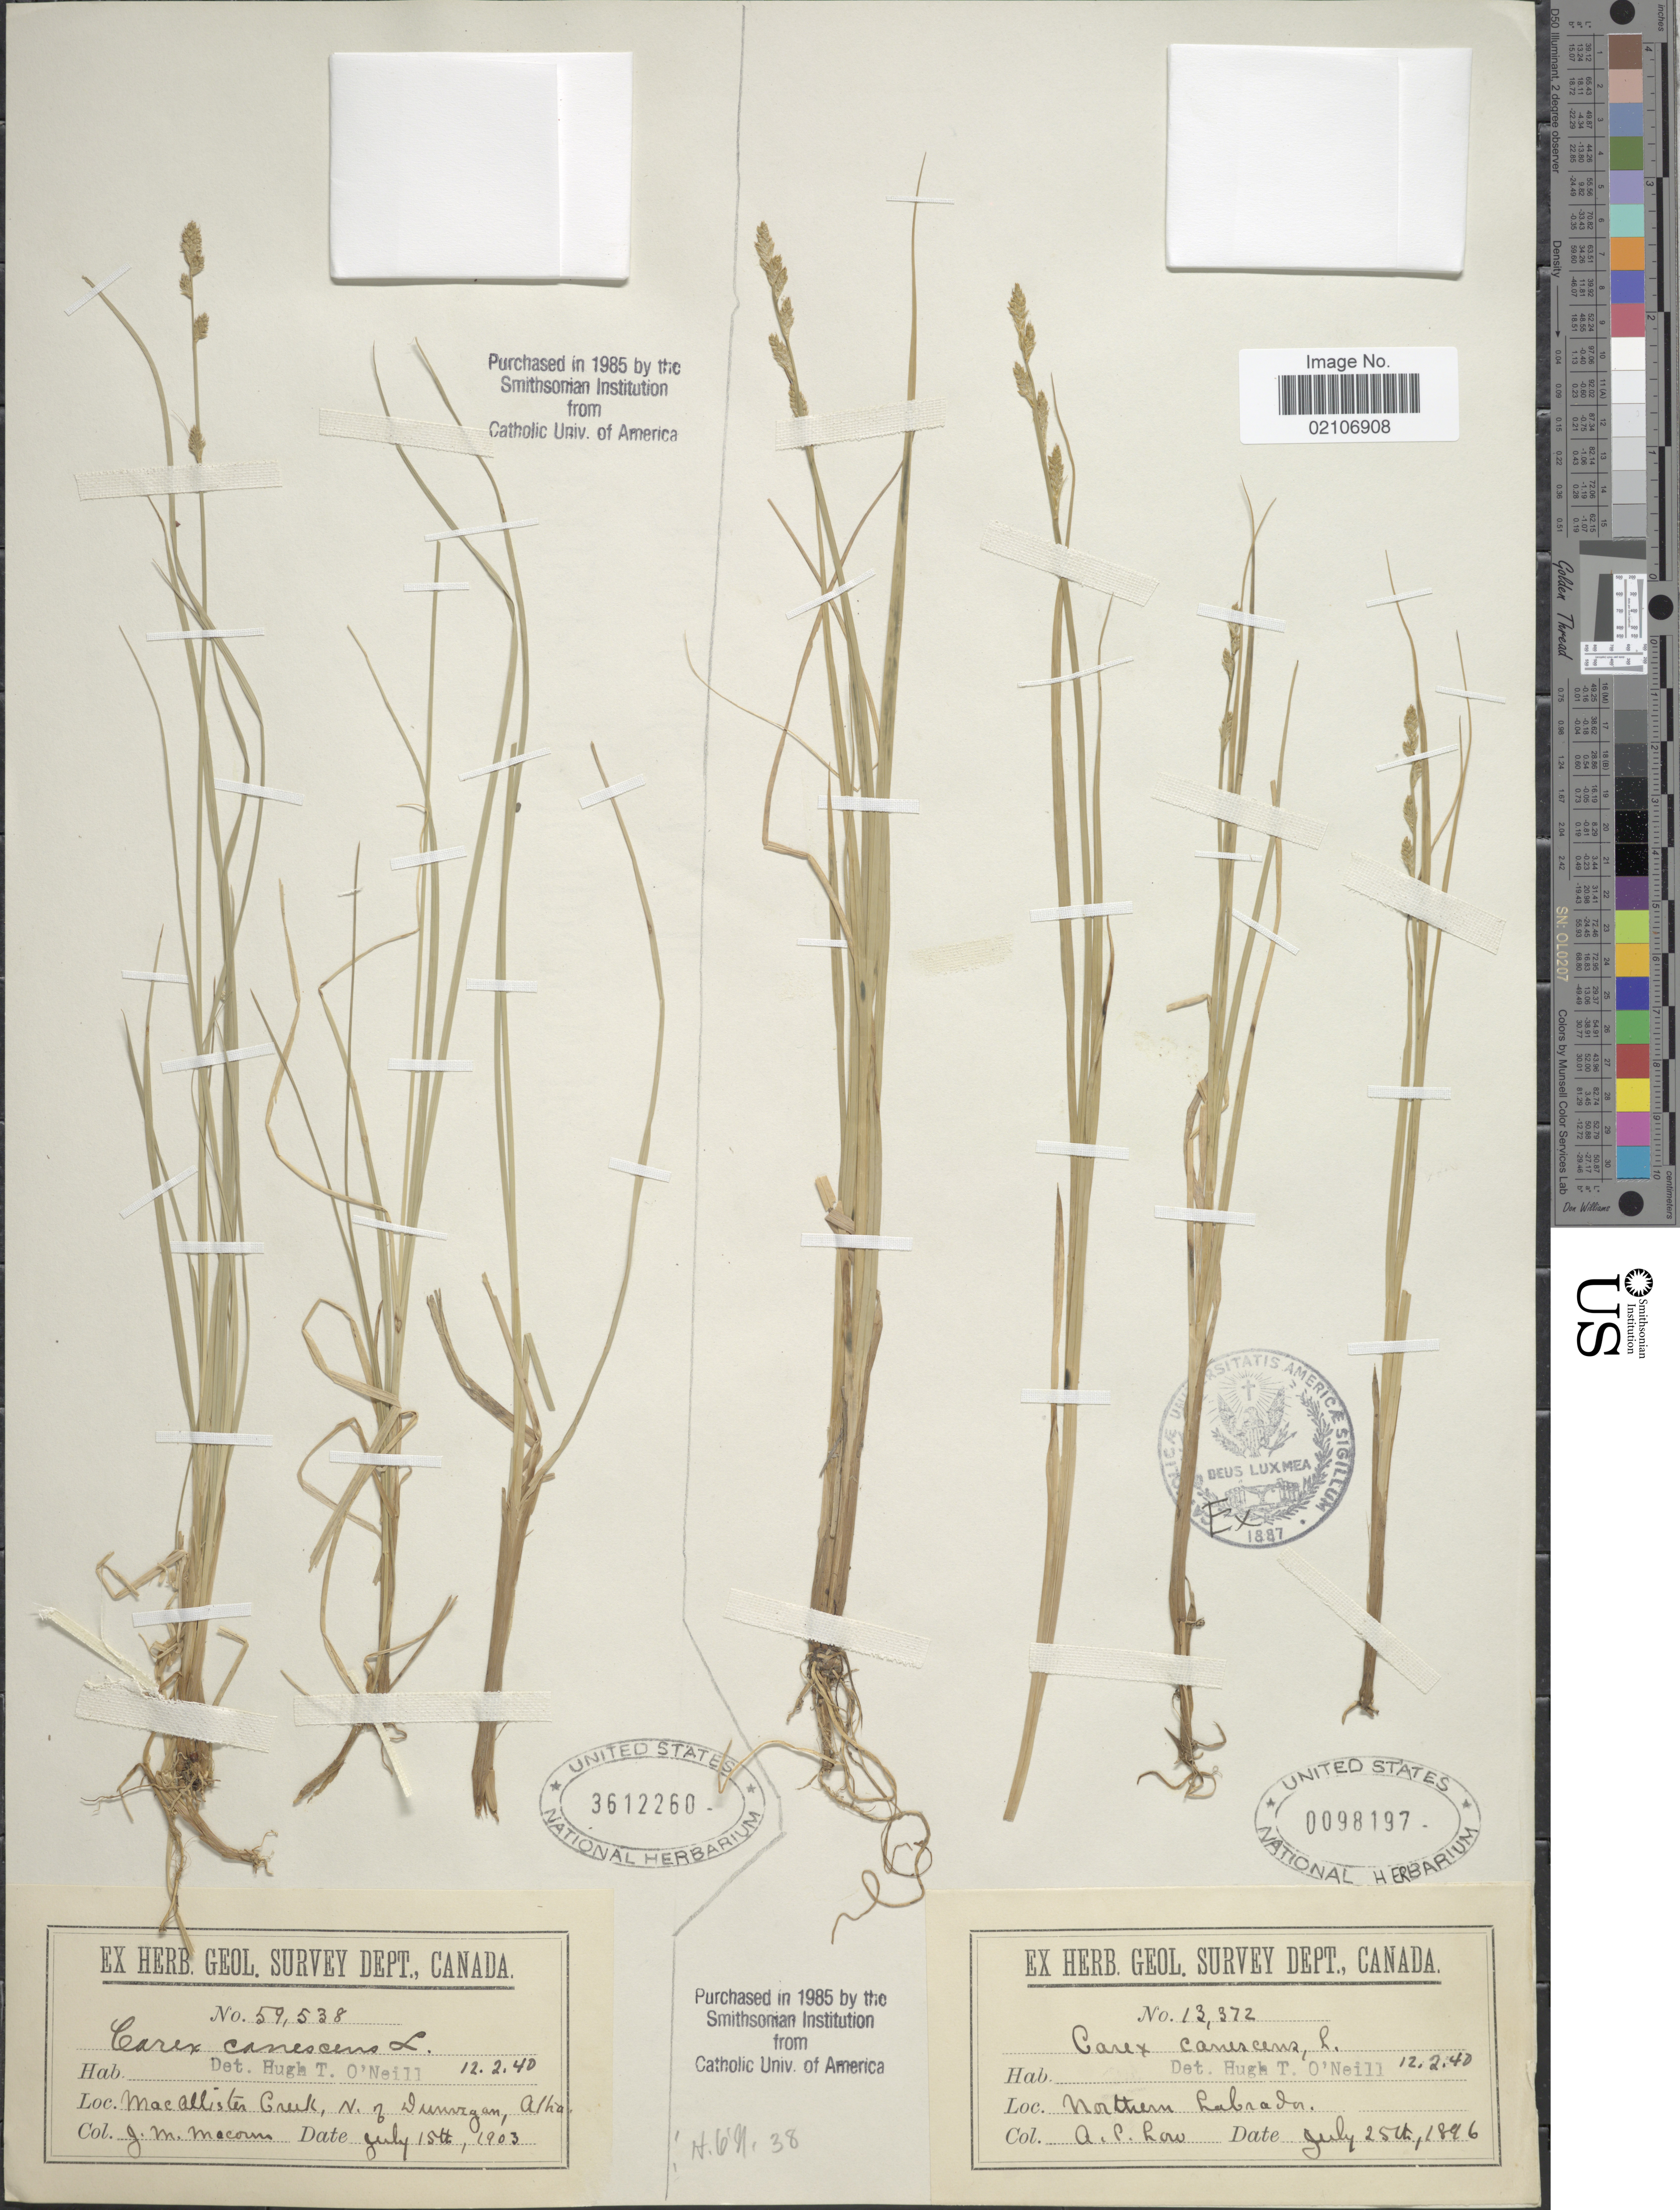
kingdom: Plantae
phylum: Tracheophyta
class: Liliopsida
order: Poales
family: Cyperaceae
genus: Carex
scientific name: Carex canescens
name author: L.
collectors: J. M. Macoun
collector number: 59538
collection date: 1903-07-15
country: Canada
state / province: Alberta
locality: MacAllister Creek, N. of Dunvegan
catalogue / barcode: US 3612260